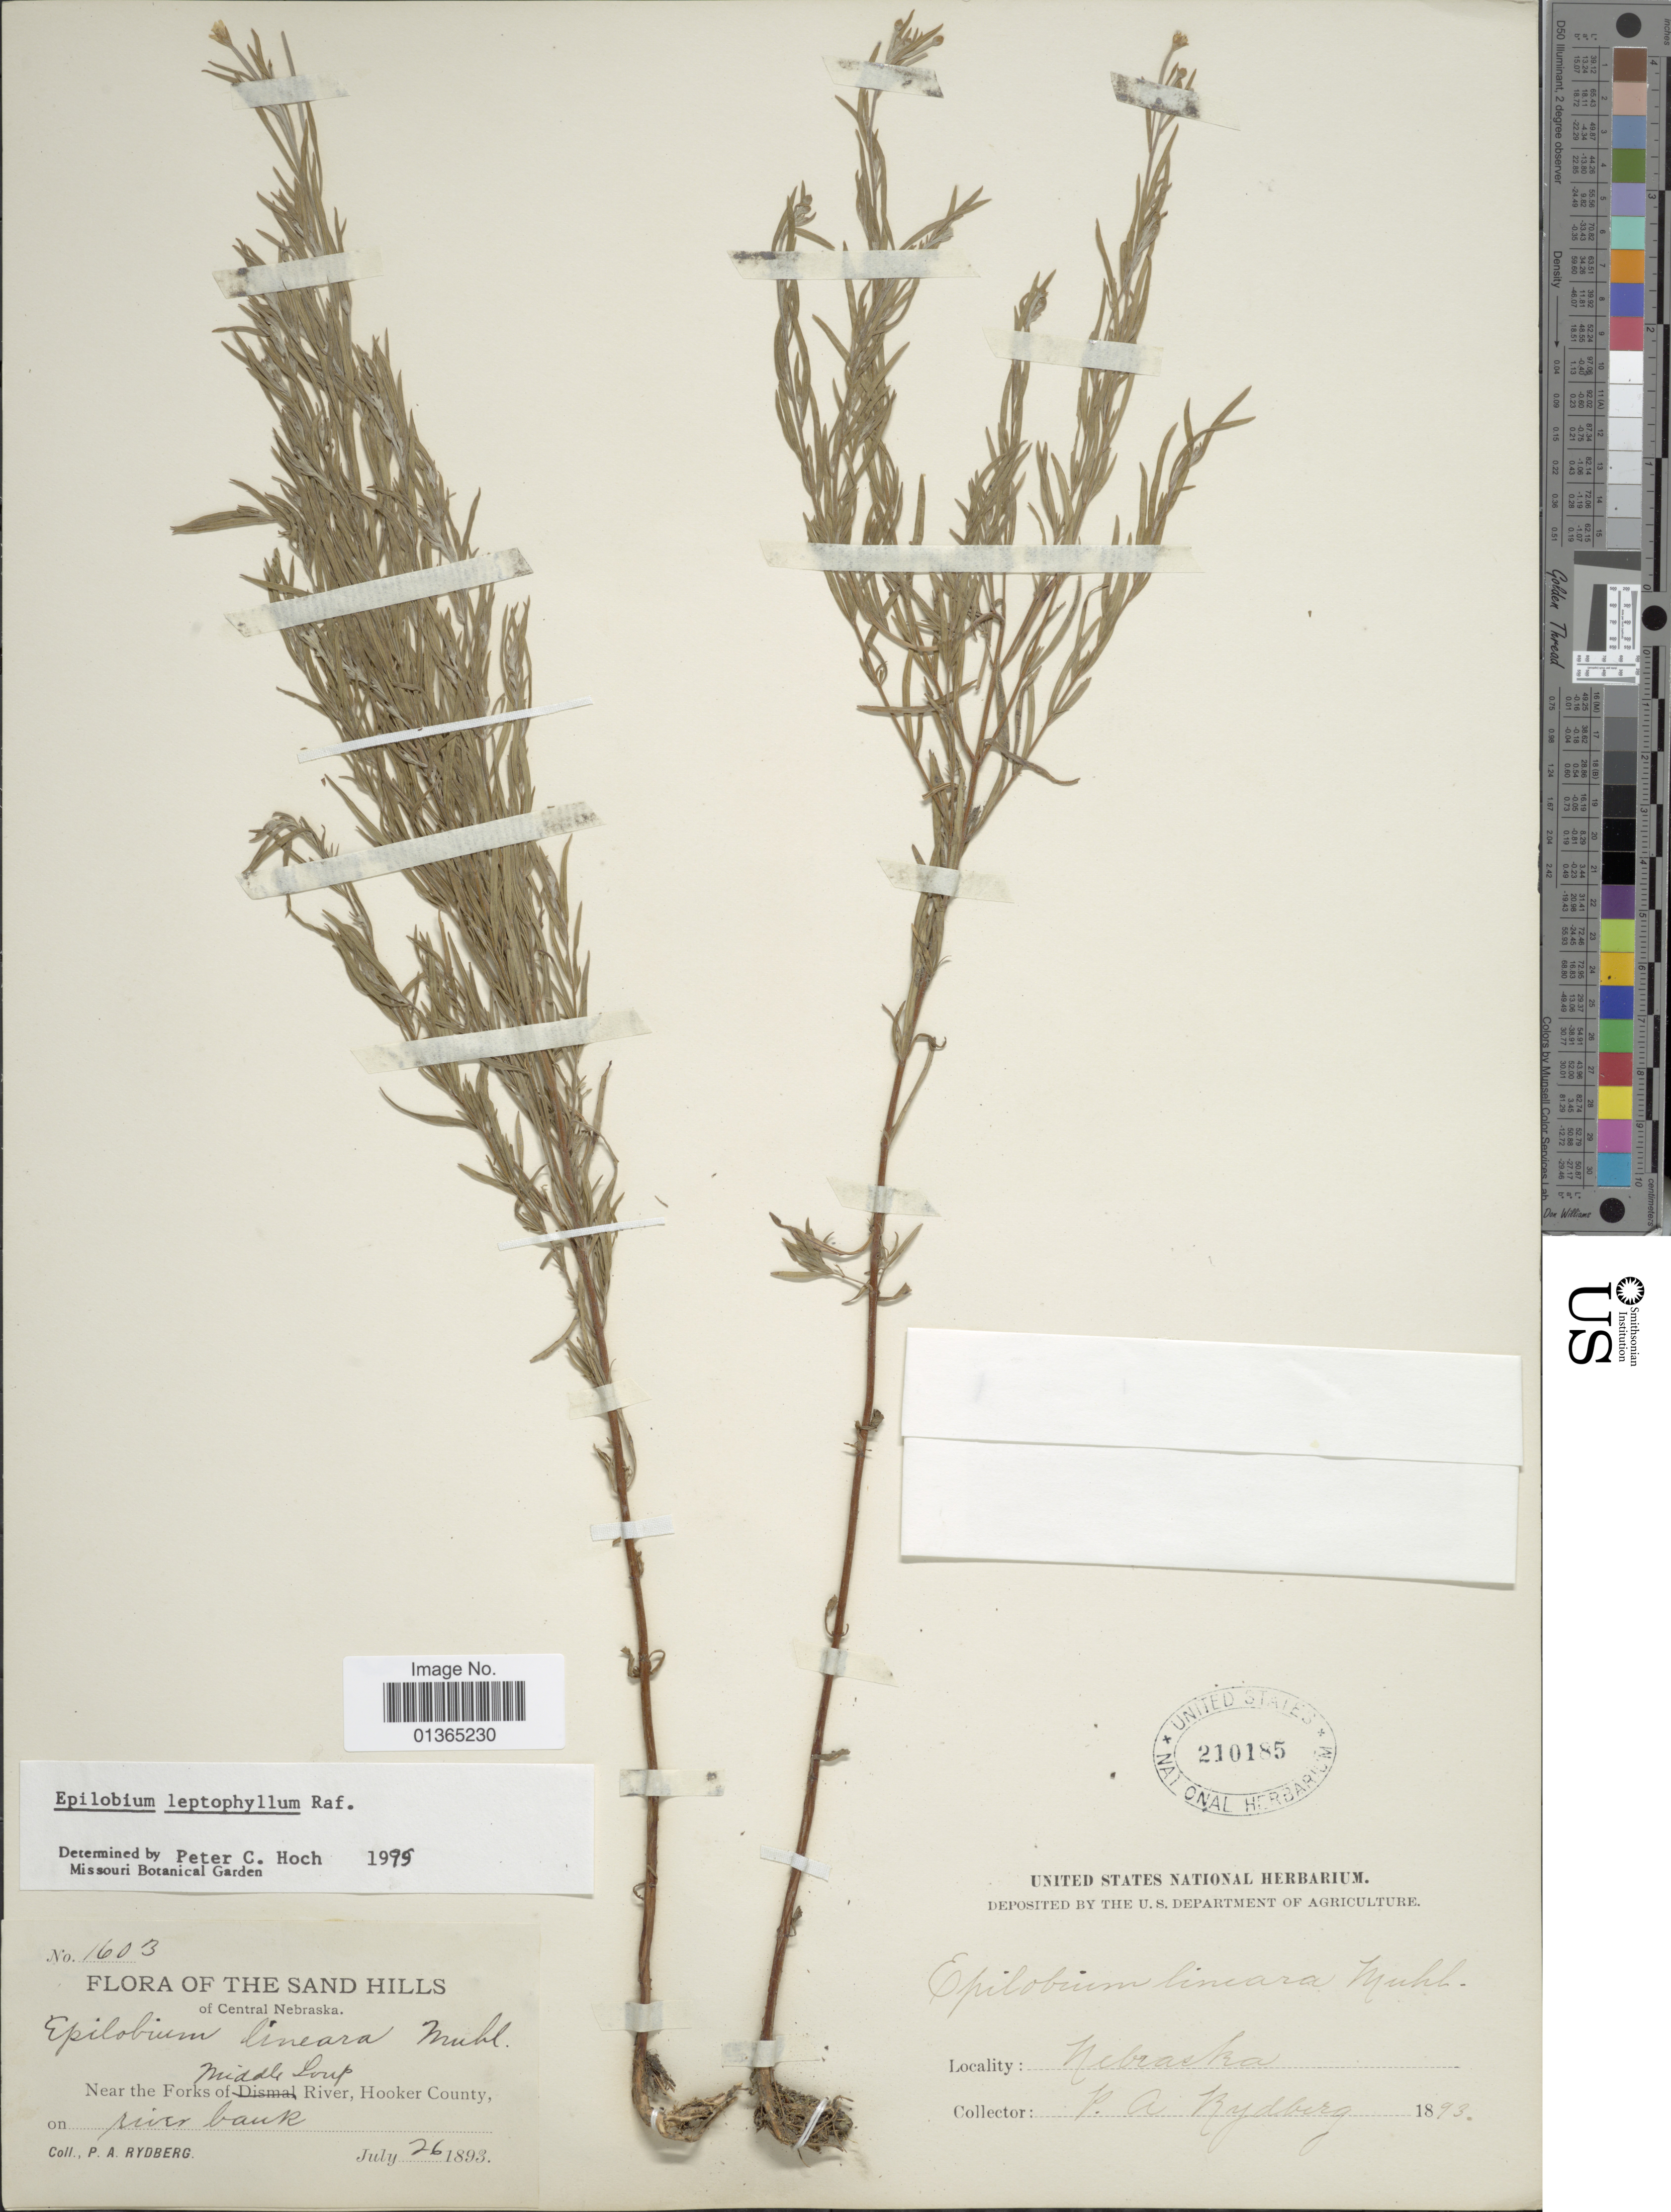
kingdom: Plantae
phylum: Tracheophyta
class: Magnoliopsida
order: Myrtales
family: Onagraceae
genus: Epilobium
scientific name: Epilobium leptophyllum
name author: Raf.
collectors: P. A. Rydberg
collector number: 1603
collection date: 1893-07-26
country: United States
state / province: Nebraska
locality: Sand Hills of Central Nebraska. Near the Forks of Middle Loup River, Hooker County.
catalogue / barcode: US 210185